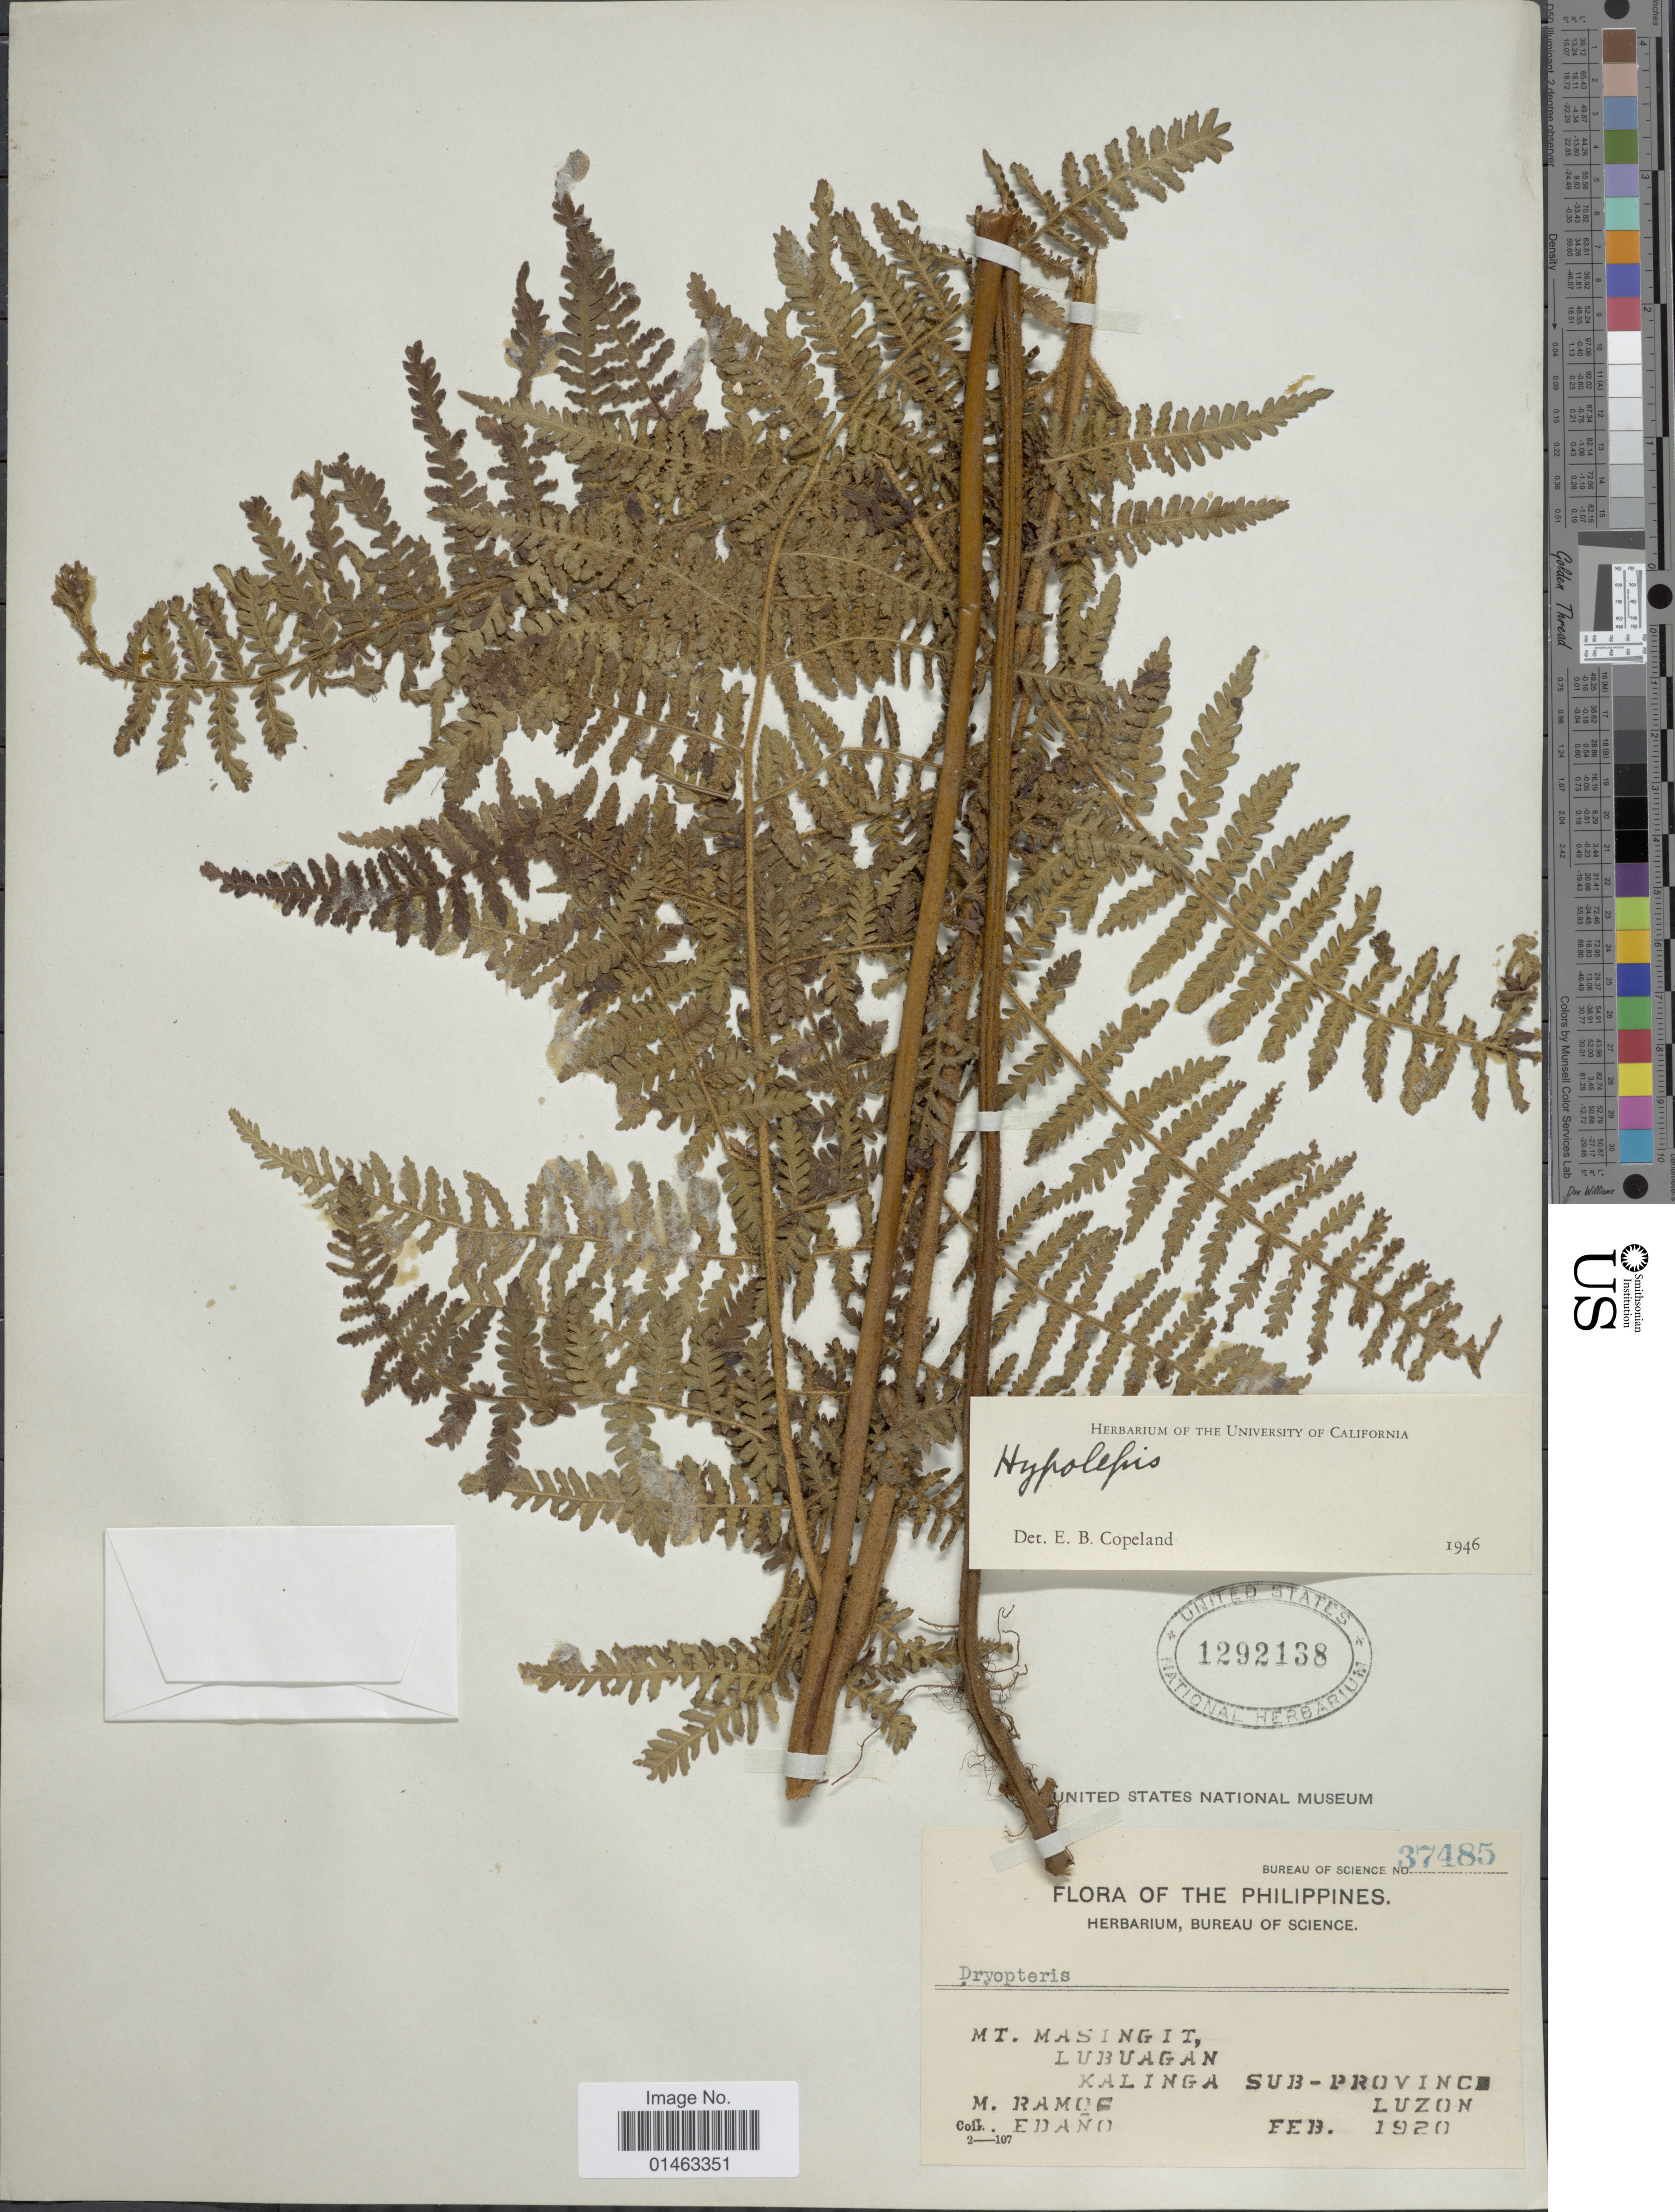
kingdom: Plantae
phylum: Tracheophyta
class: Polypodiopsida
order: Polypodiales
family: Dennstaedtiaceae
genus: Hypolepis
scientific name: Hypolepis punctata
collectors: M. Ramos & G. Edaño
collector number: Bureau of Science 37485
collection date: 1920-02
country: Philippines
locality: Flora of the Philippines, Mt. Masingit, Lubuagan Kalinga Sub-Province Luzon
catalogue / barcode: US 1292138